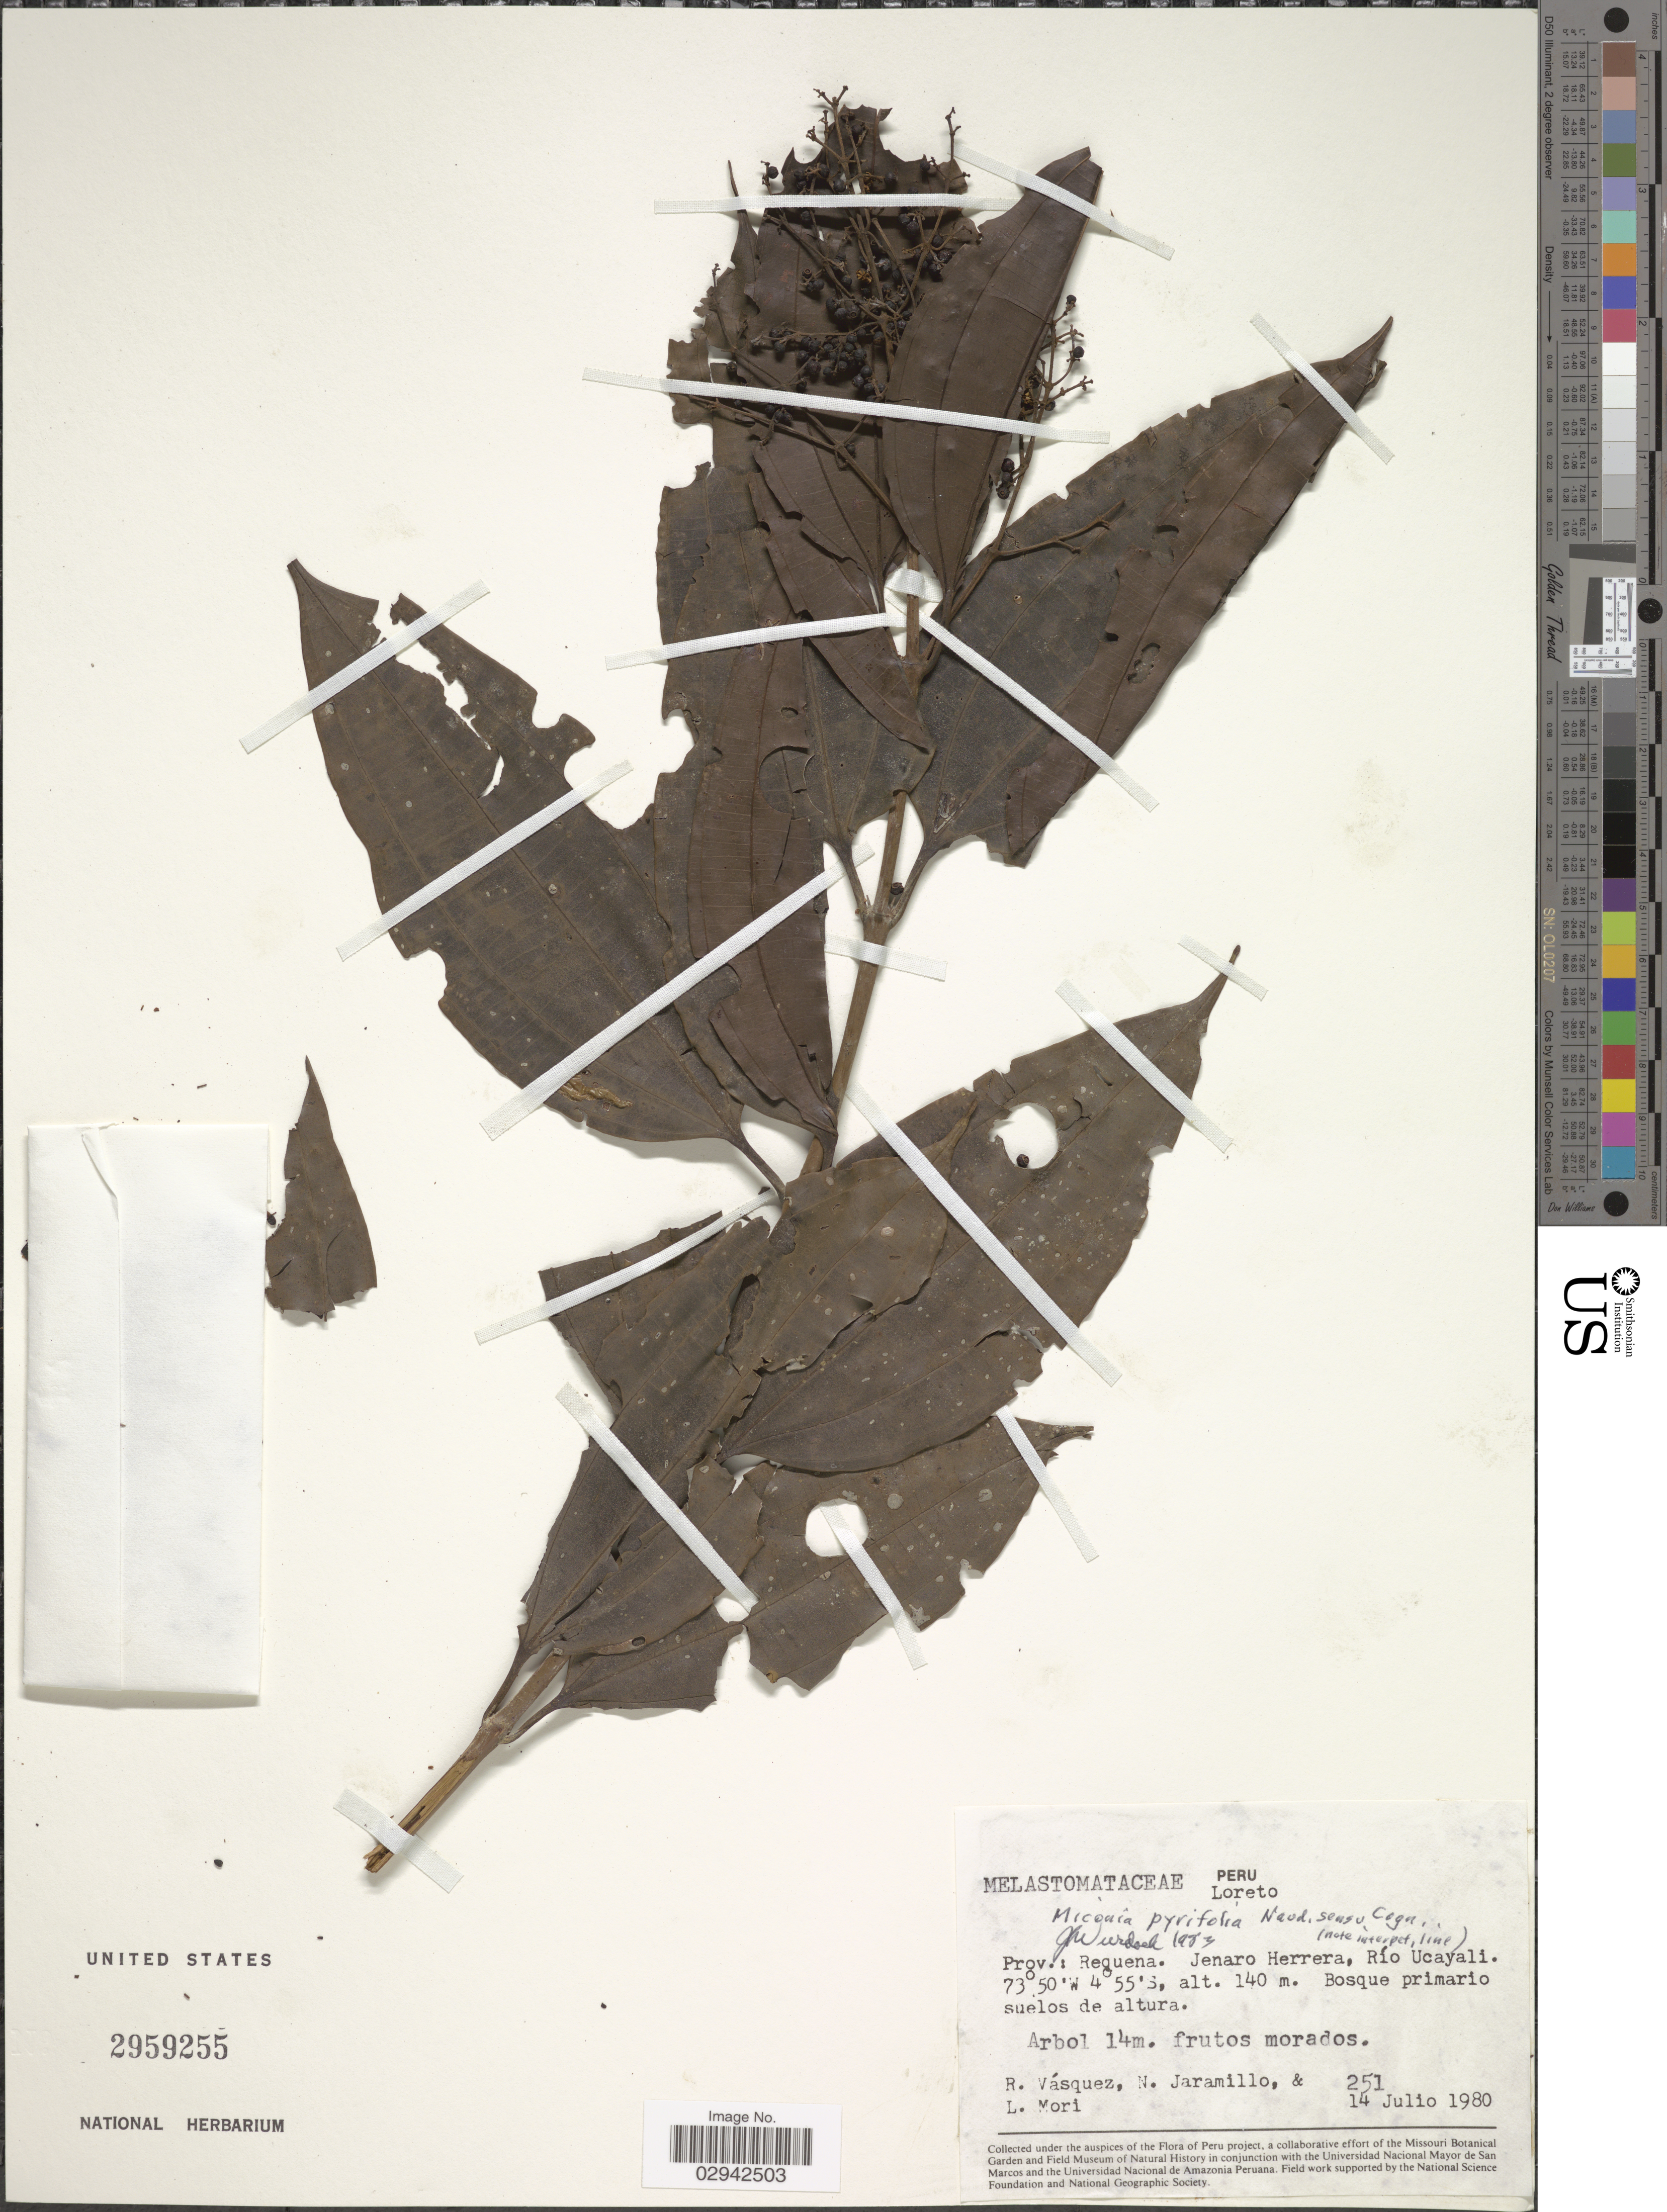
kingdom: Plantae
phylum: Tracheophyta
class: Magnoliopsida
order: Myrtales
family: Melastomataceae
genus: Miconia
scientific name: Miconia pyrifolia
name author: Naudin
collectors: R. Vásquez, N. Jaramillo & L. Mori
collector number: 2541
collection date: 1980-07-14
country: Peru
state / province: Loreto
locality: Prov.: Requena, Jenaro Herrera, Río Ucayali.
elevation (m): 140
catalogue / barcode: US 2959255